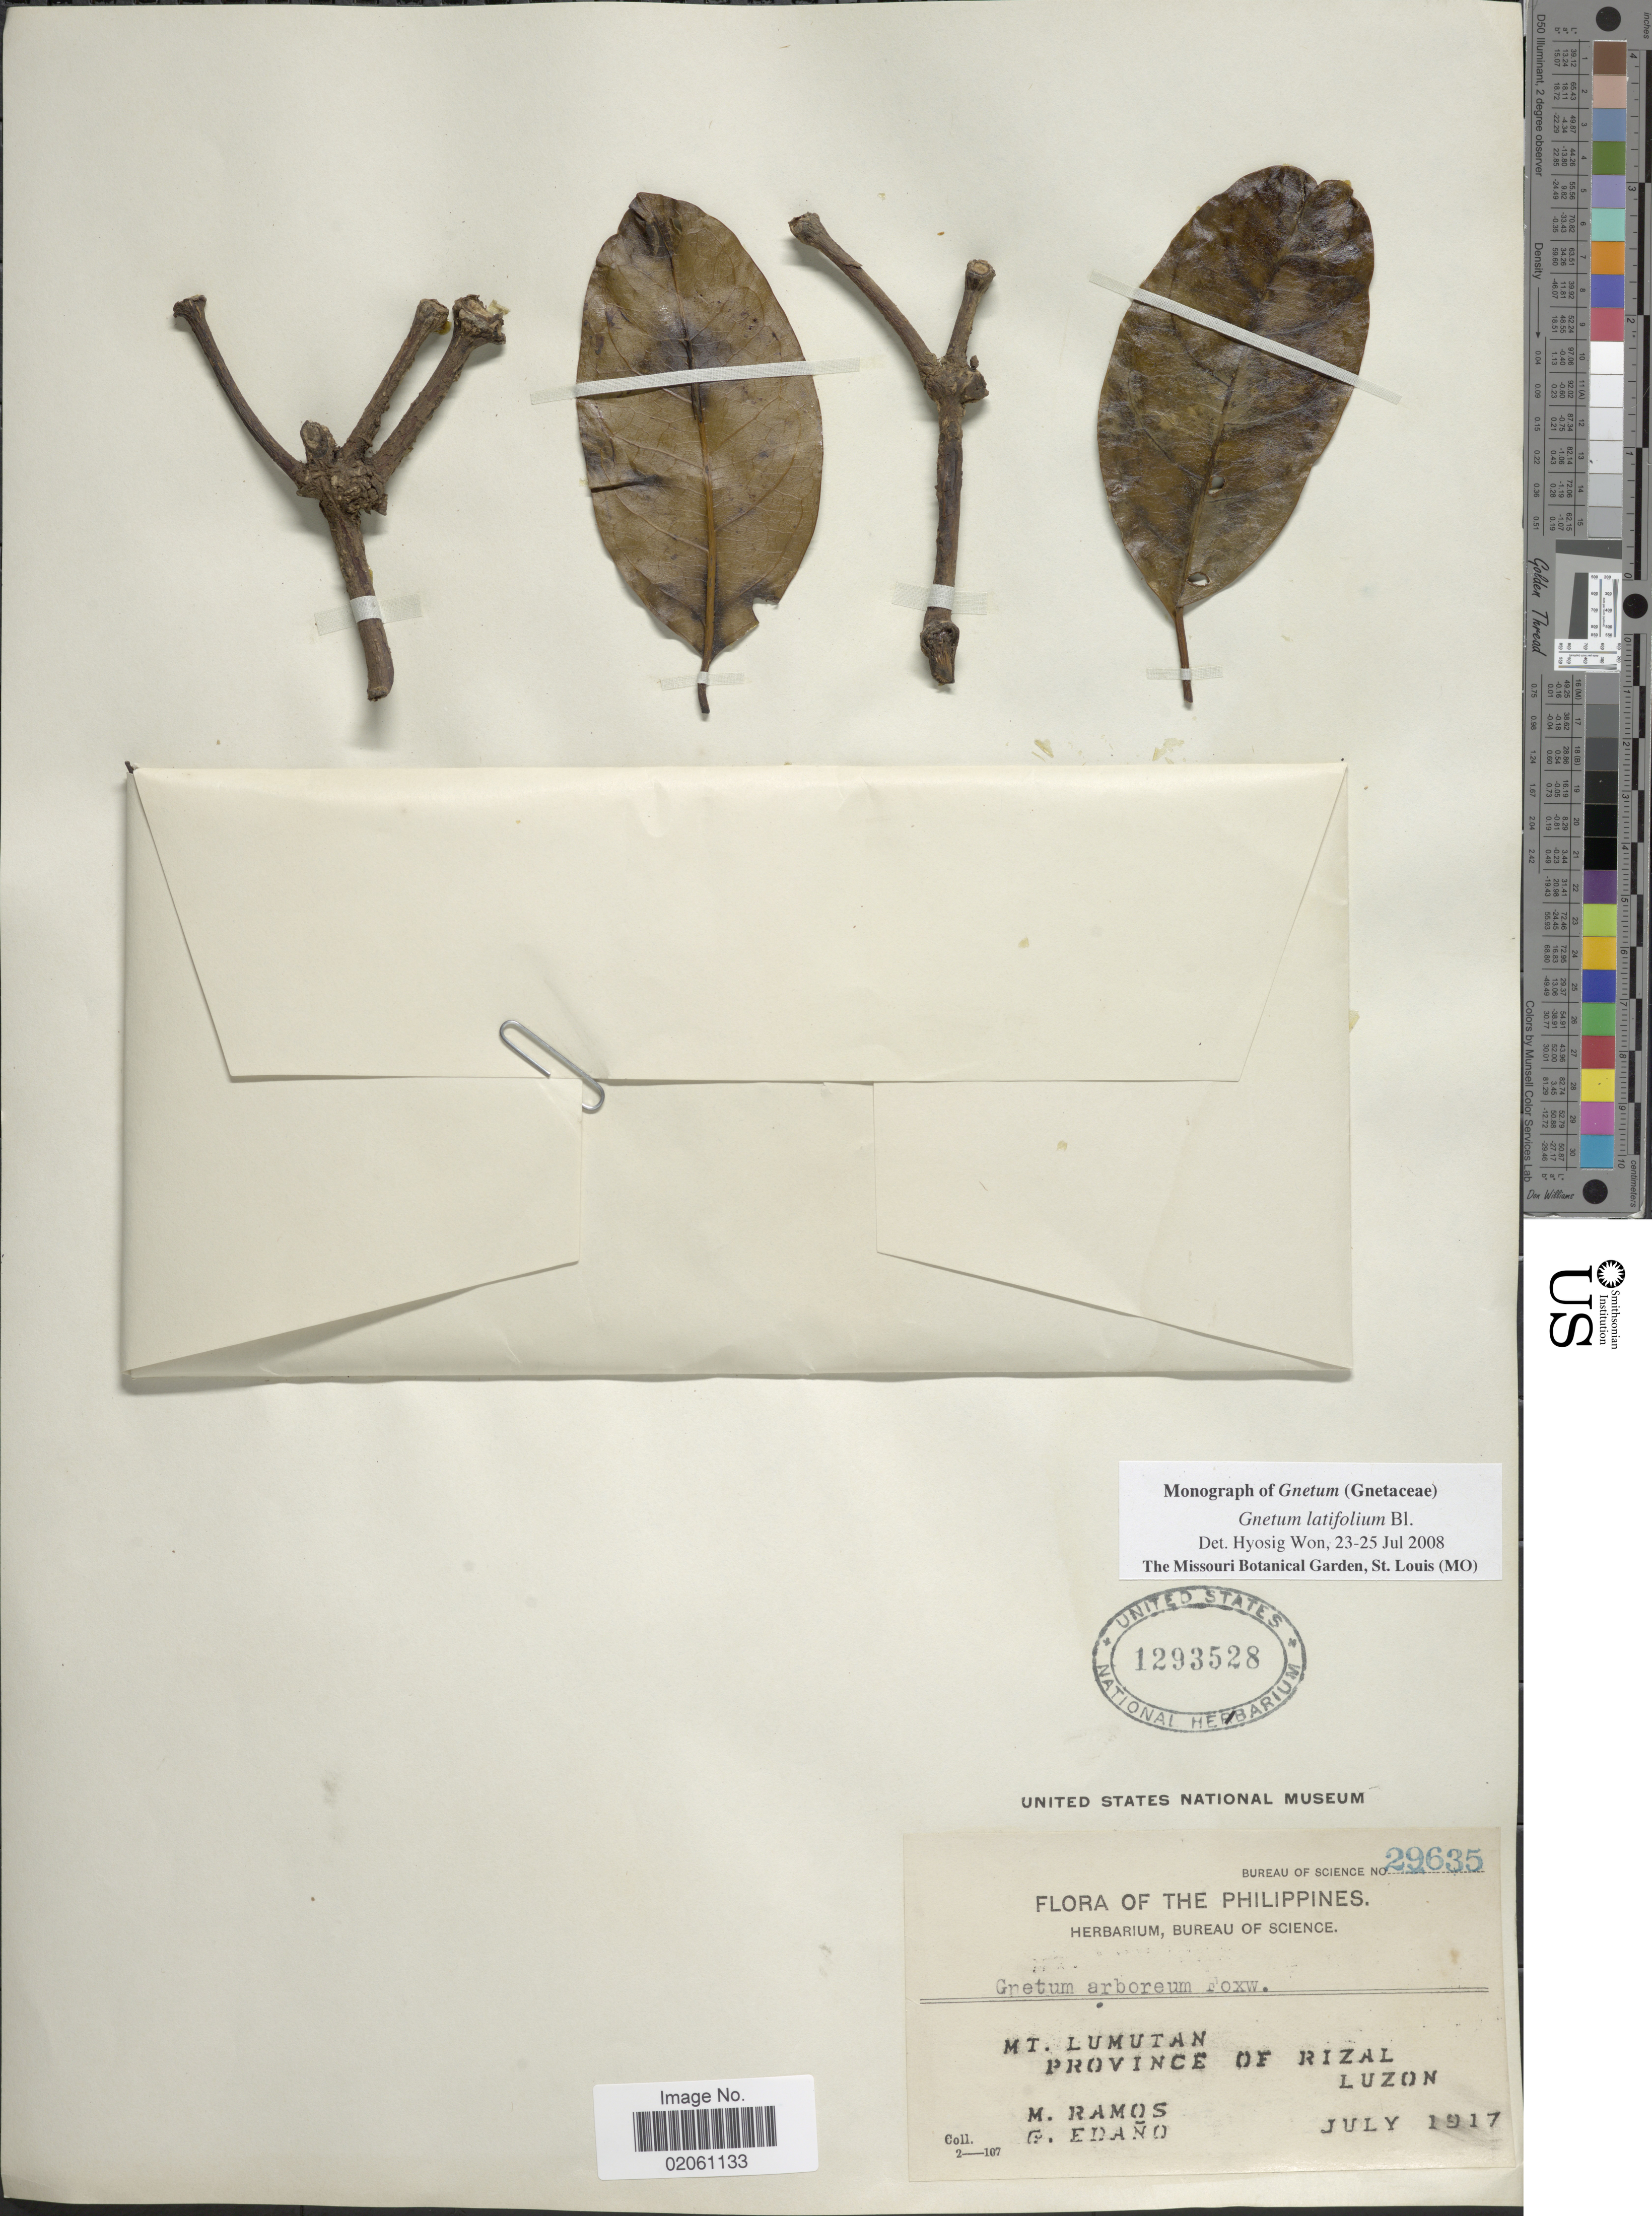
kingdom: Plantae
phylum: Tracheophyta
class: Gnetopsida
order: Gnetales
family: Gnetaceae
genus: Gnetum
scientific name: Gnetum indicum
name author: (Lour.) Merr.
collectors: M. Ramos & G. Edaño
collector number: Bureau of Science 29635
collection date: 1917-07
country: Philippines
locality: Mt. Lumutan. Province of Rizal. Luzon.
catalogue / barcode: US 1293528